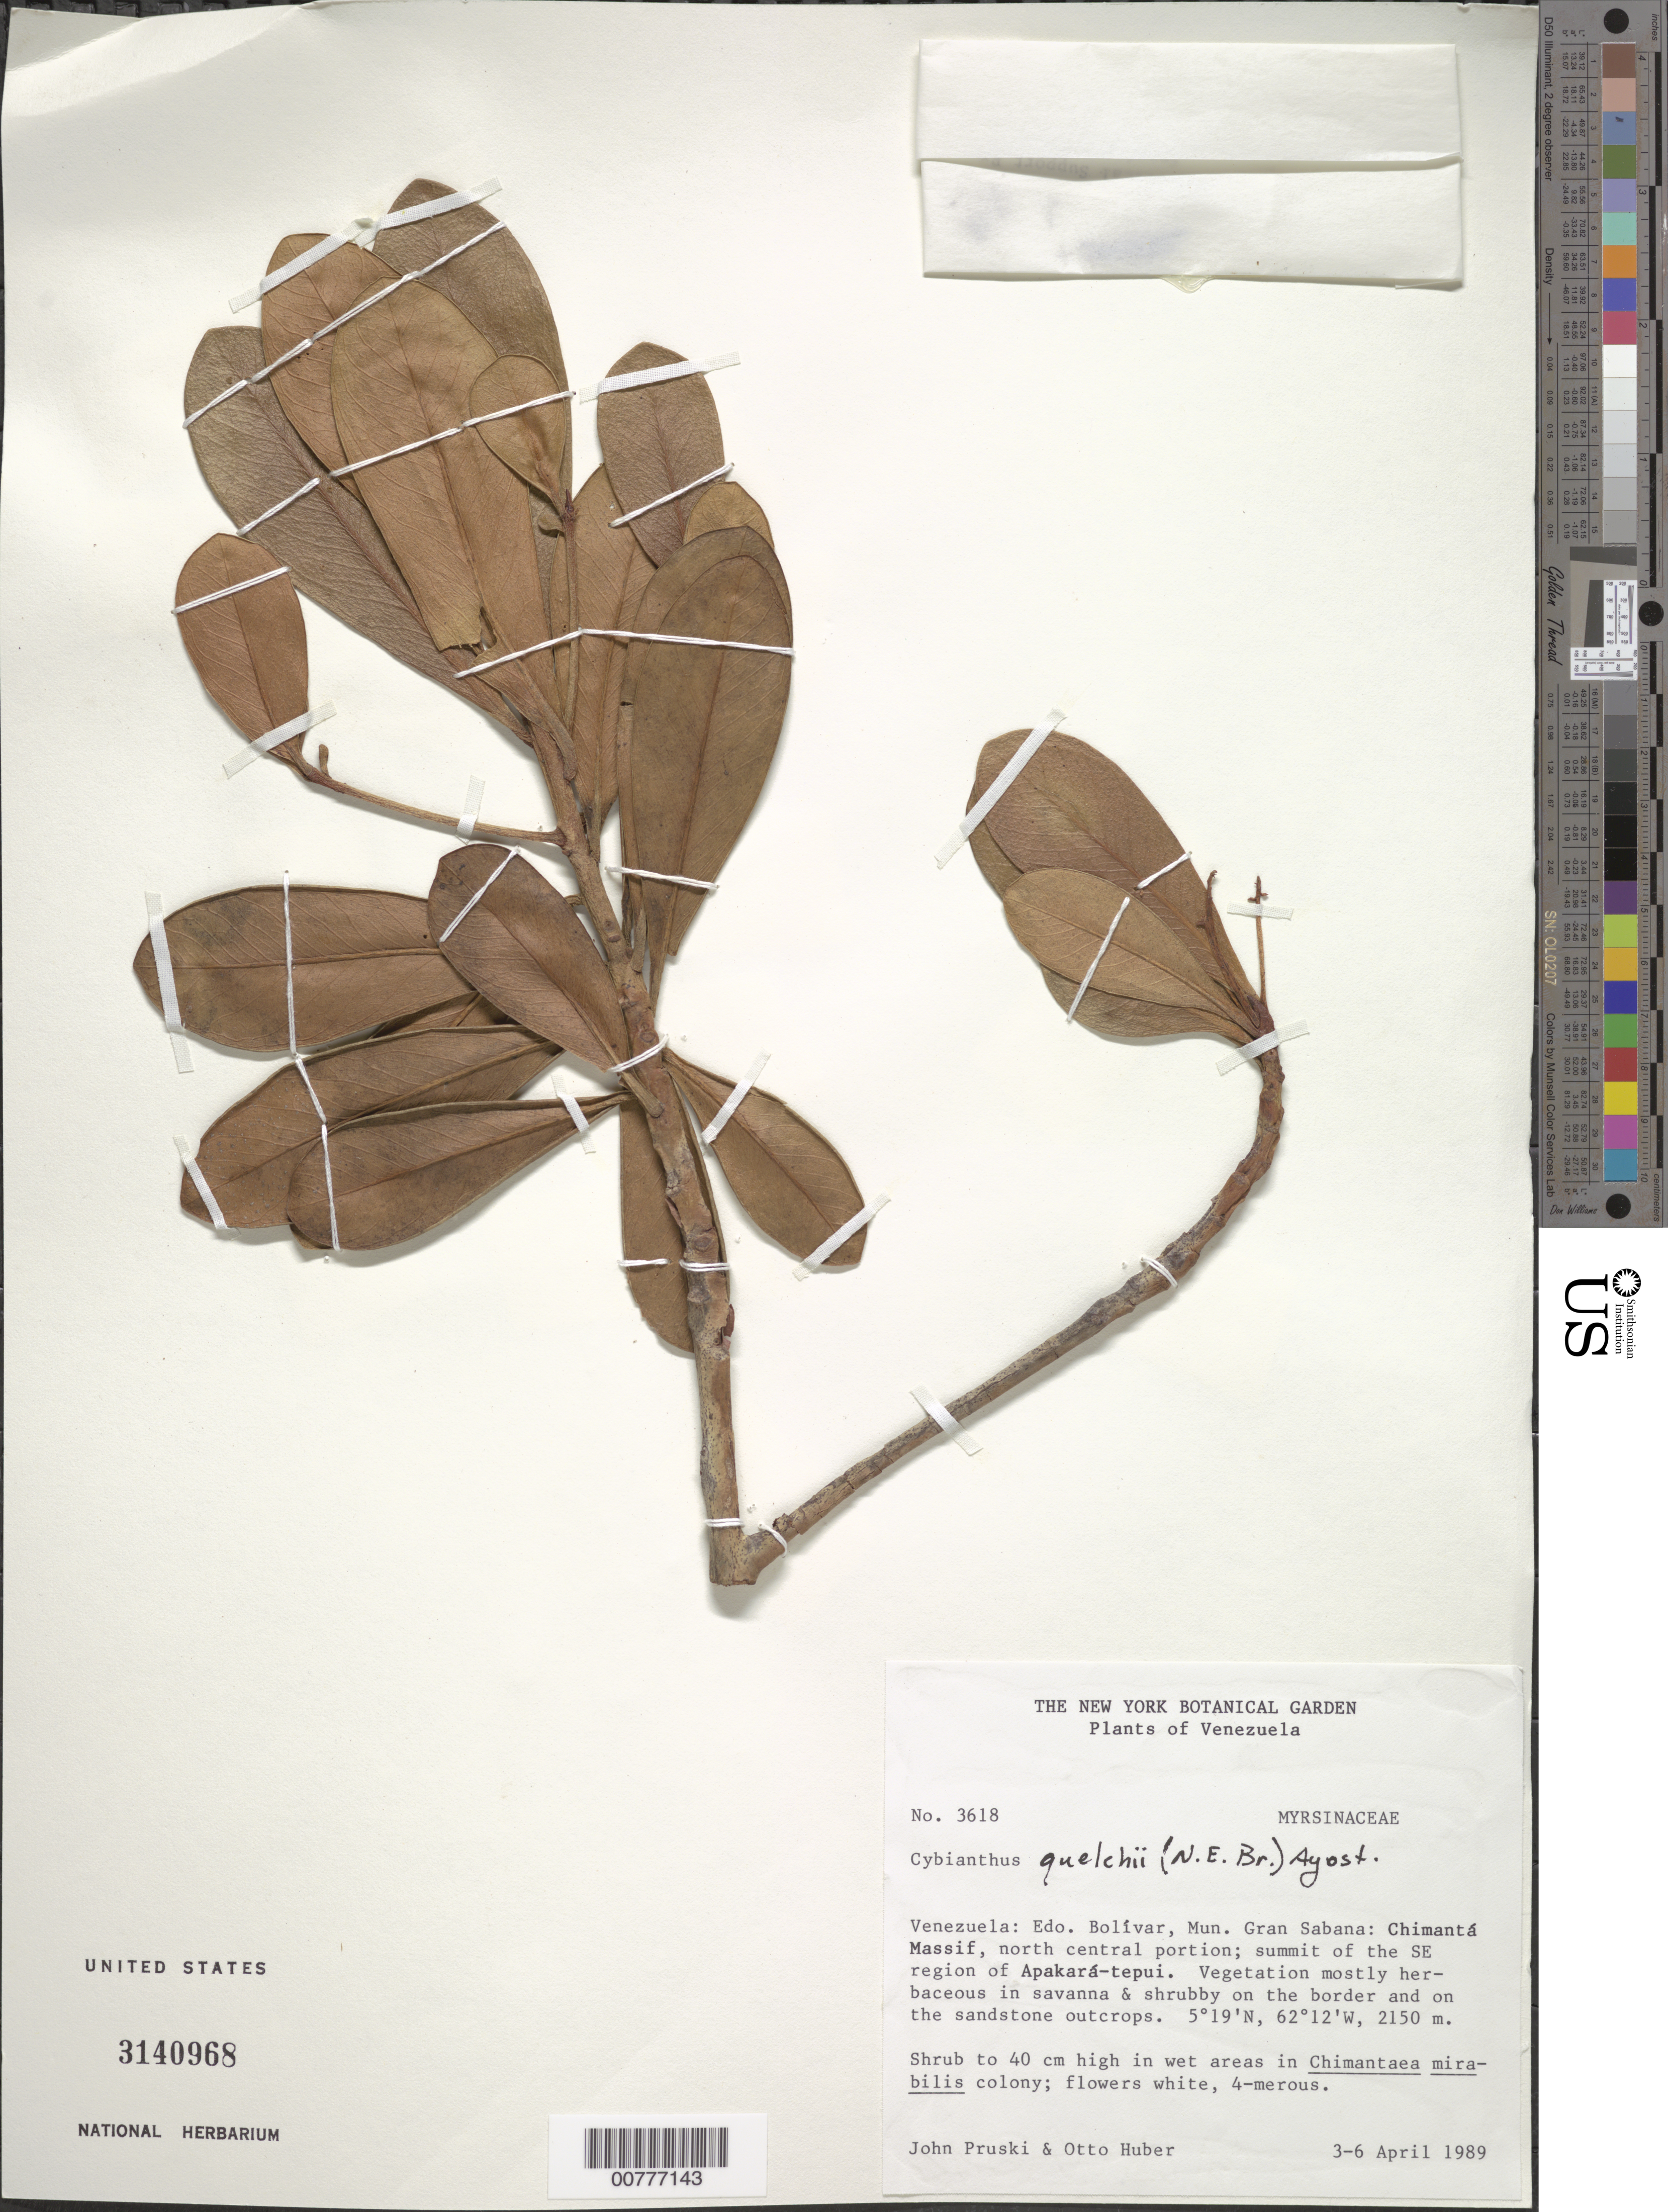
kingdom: Plantae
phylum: Tracheophyta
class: Magnoliopsida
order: Ericales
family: Primulaceae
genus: Cybianthus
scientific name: Cybianthus quelchii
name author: (N.E. Br.) G. Agostini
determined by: Pipoly, J. J., III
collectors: J. F. Pruski & O. Huber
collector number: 3618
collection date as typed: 3-Apr-89 to 6-Apr-89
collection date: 1989-04-03/1989-04-06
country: Venezuela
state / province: Bolívar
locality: Mun. Gran Sabana: Chimantá Massif, north central portion, summit of SE region of Apakará-tepuí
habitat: Vegetation mostly herbaceous in savanna & shrubby on the border and on the sandstone outcrops; in wet areas in Chimantaea mirabilis colony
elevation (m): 2150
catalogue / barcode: US 3140968